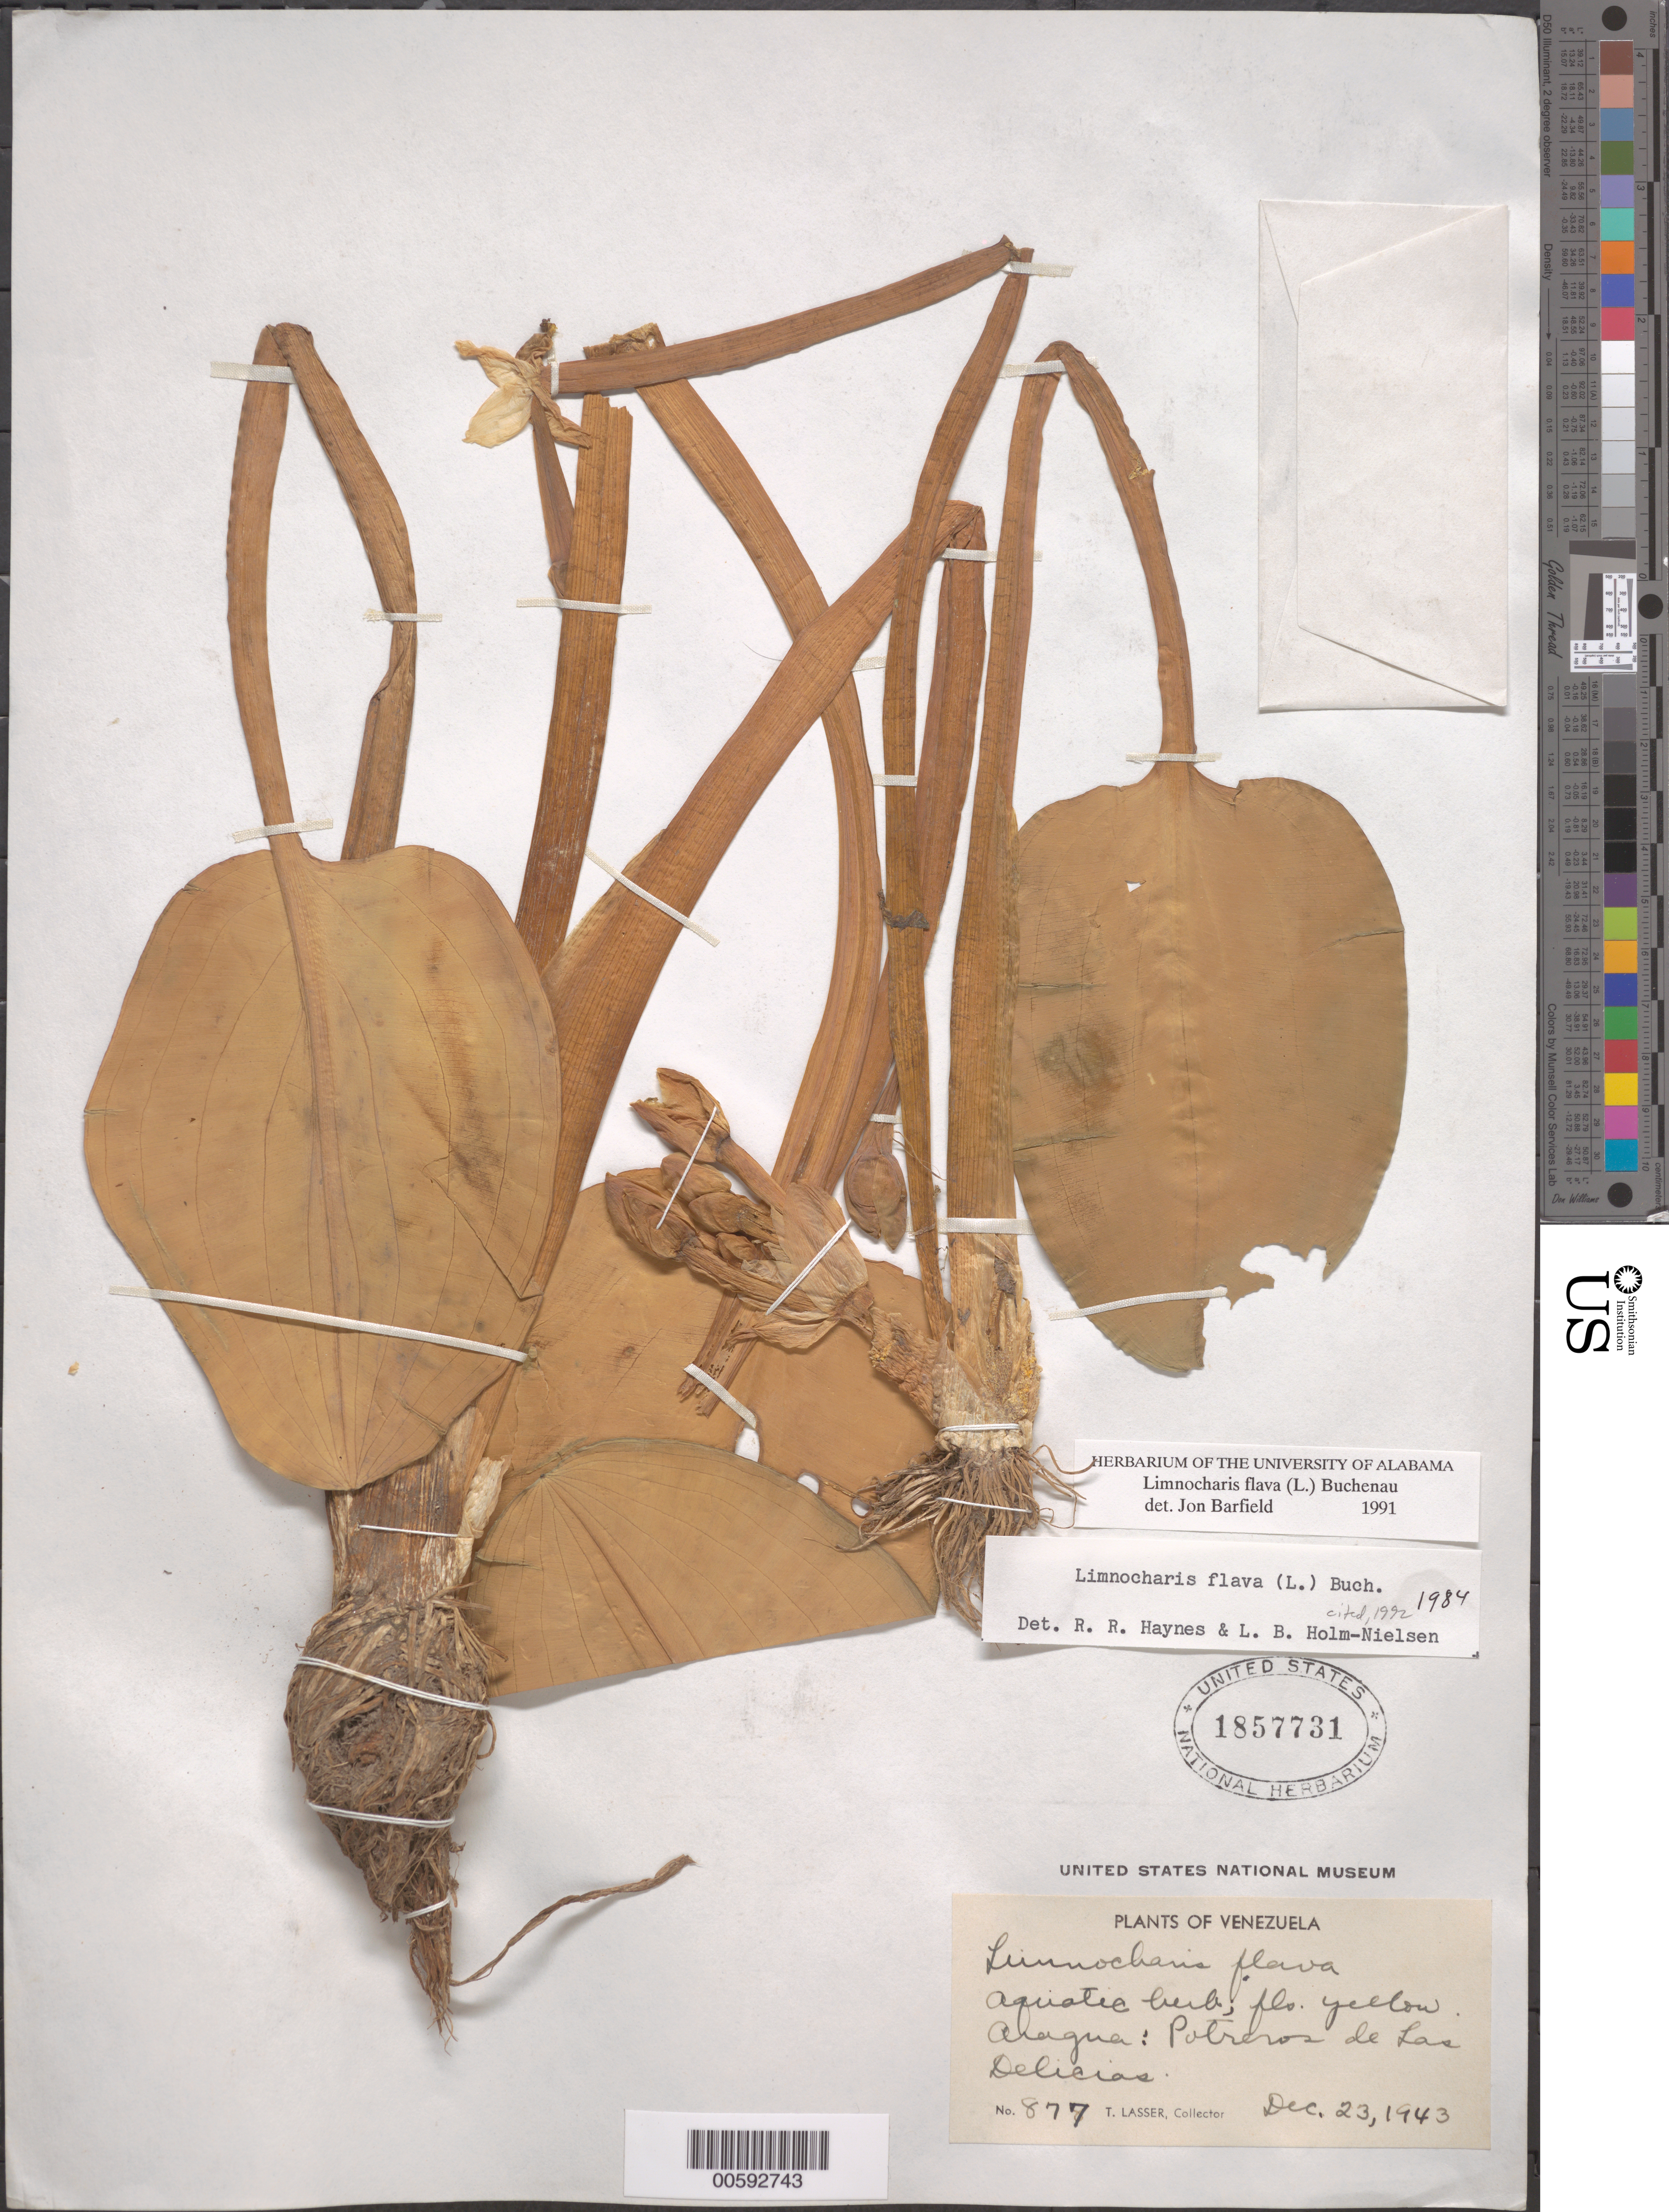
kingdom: Plantae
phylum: Tracheophyta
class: Liliopsida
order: Alismatales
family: Alismataceae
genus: Limnocharis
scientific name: Limnocharis flava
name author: (L.) Buchenau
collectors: T. Lasser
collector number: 877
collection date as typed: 23 Dec 1943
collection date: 1943-12-23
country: Venezuela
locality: Potreros de Las Delicias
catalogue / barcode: US 1857731